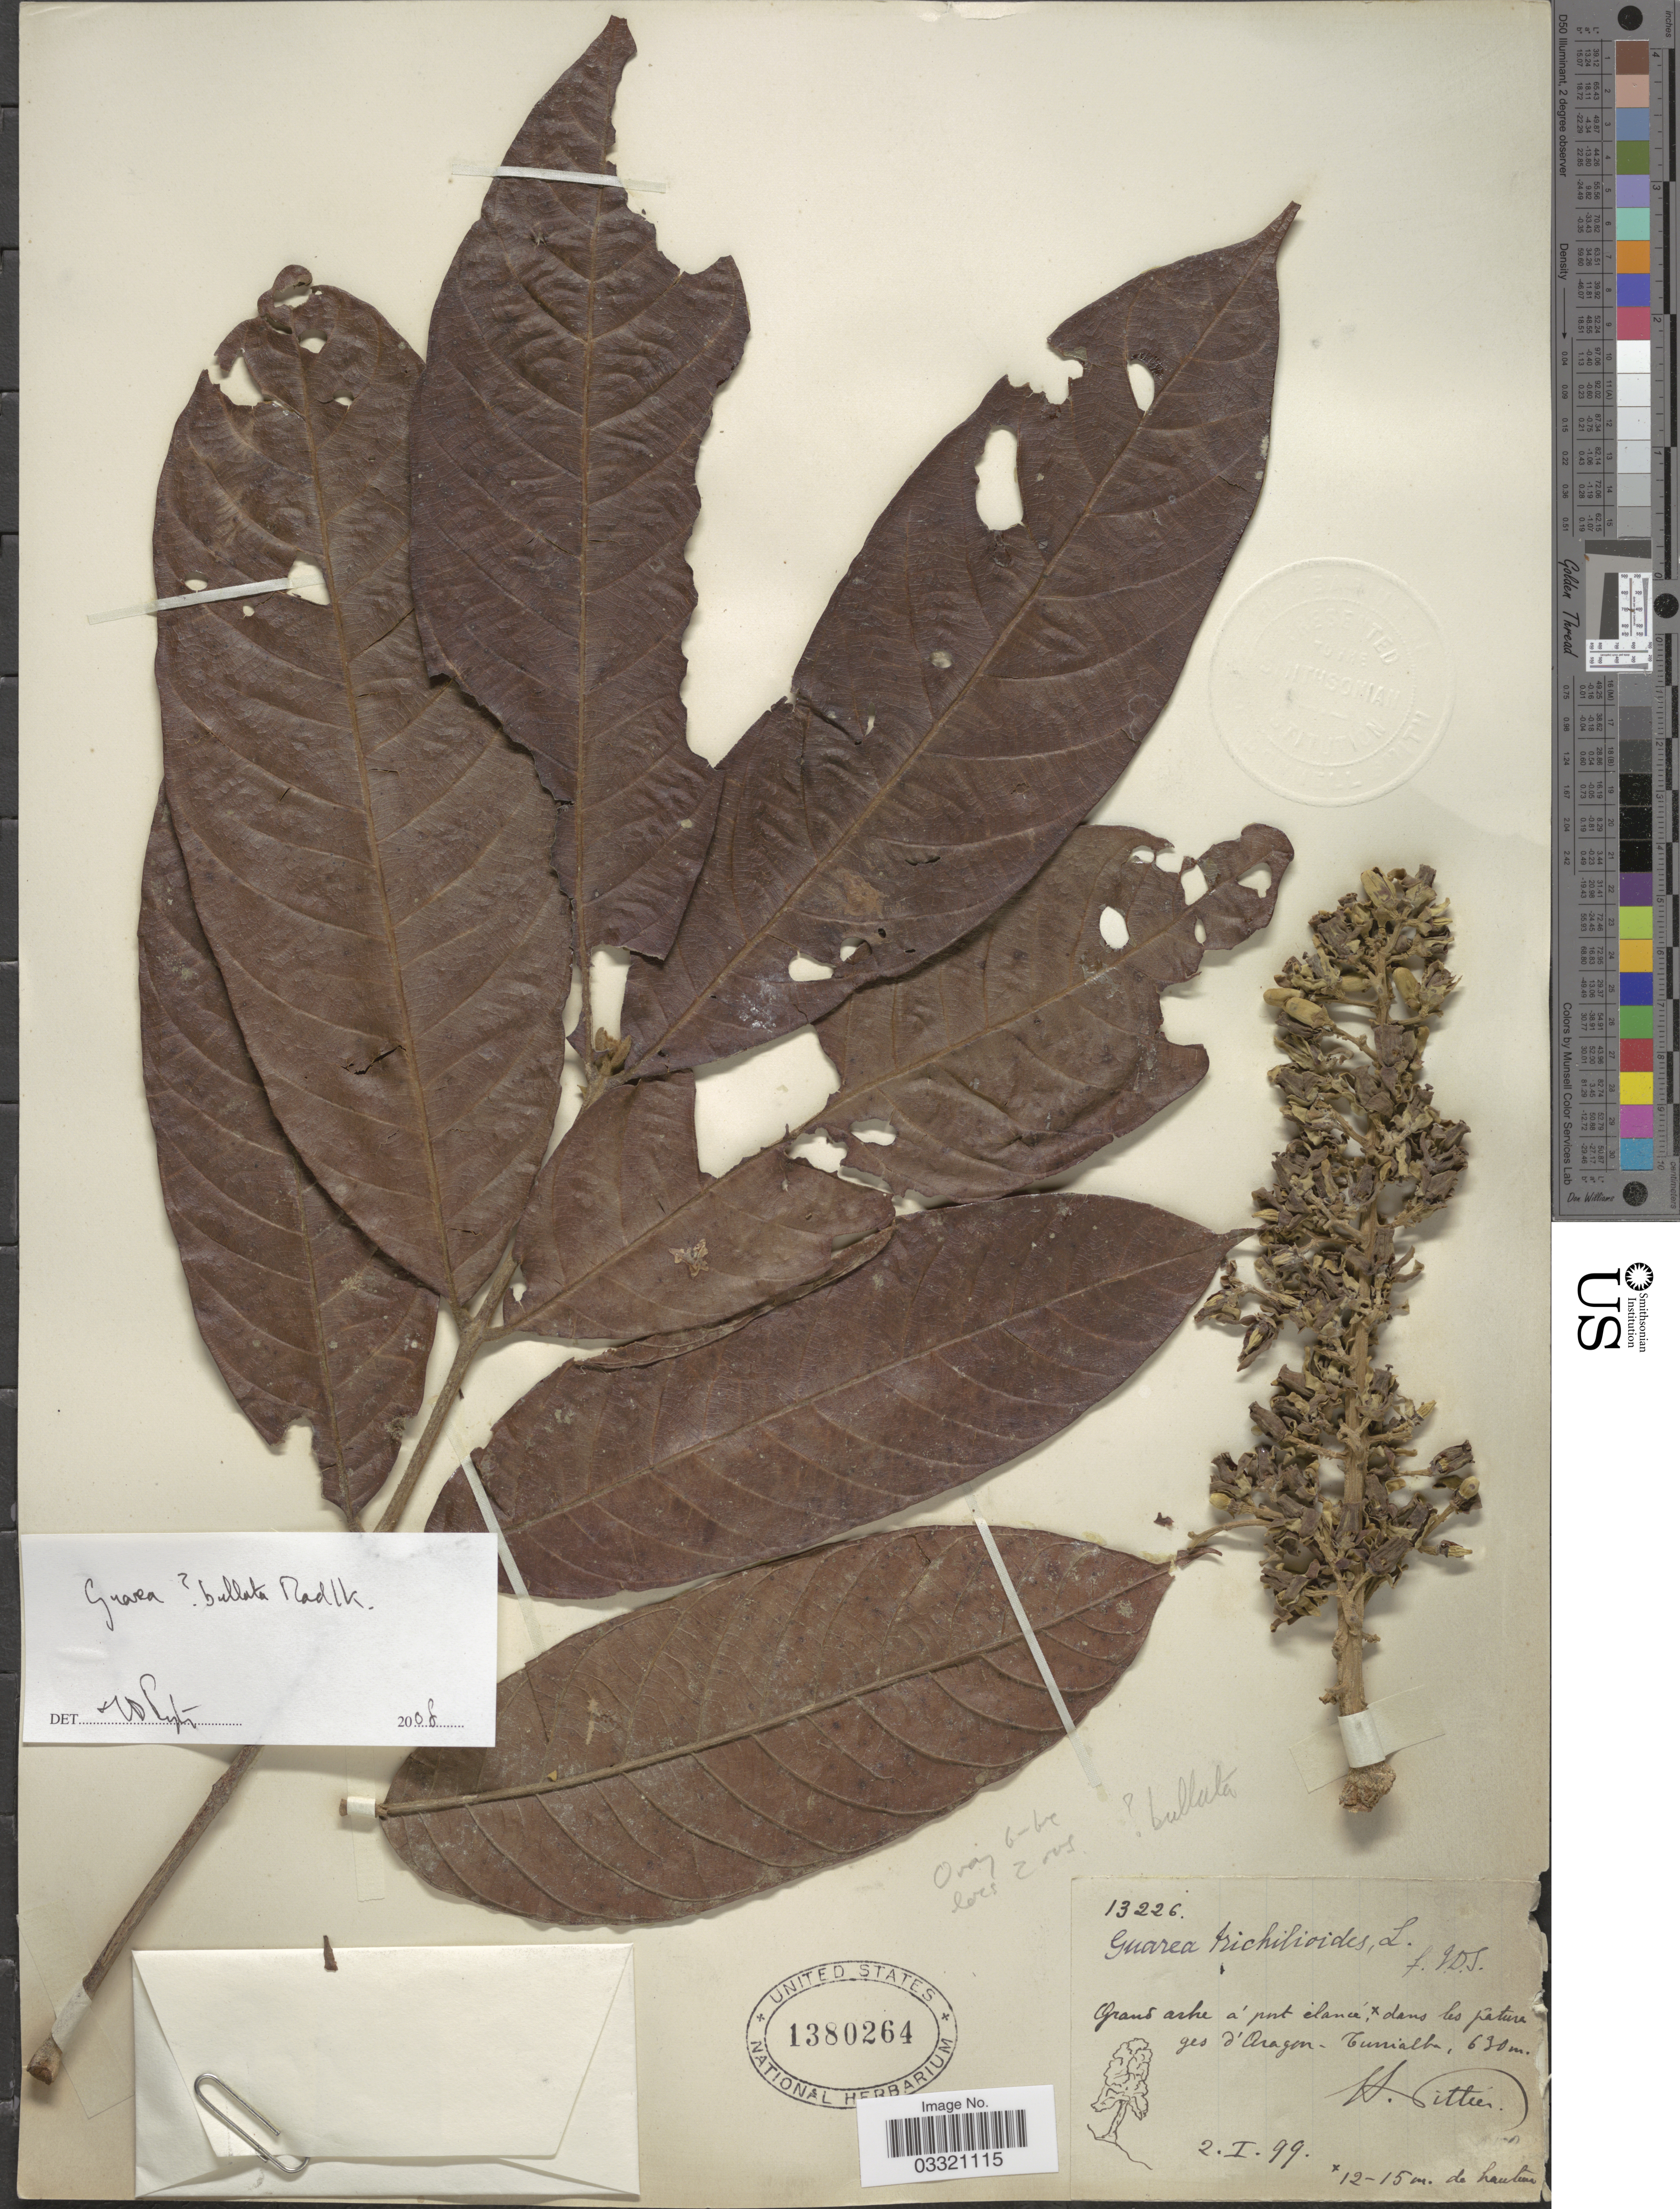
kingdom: Plantae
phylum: Tracheophyta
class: Magnoliopsida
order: Sapindales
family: Meliaceae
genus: Guarea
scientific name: Guarea bullata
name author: Radlk.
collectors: H. F. Pittier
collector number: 13226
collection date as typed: Transcribed d/m/y: 2/1/99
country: Costa Rica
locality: Dans les pâturages d'Aragon - Turrialba.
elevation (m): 630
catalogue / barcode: US 1380264